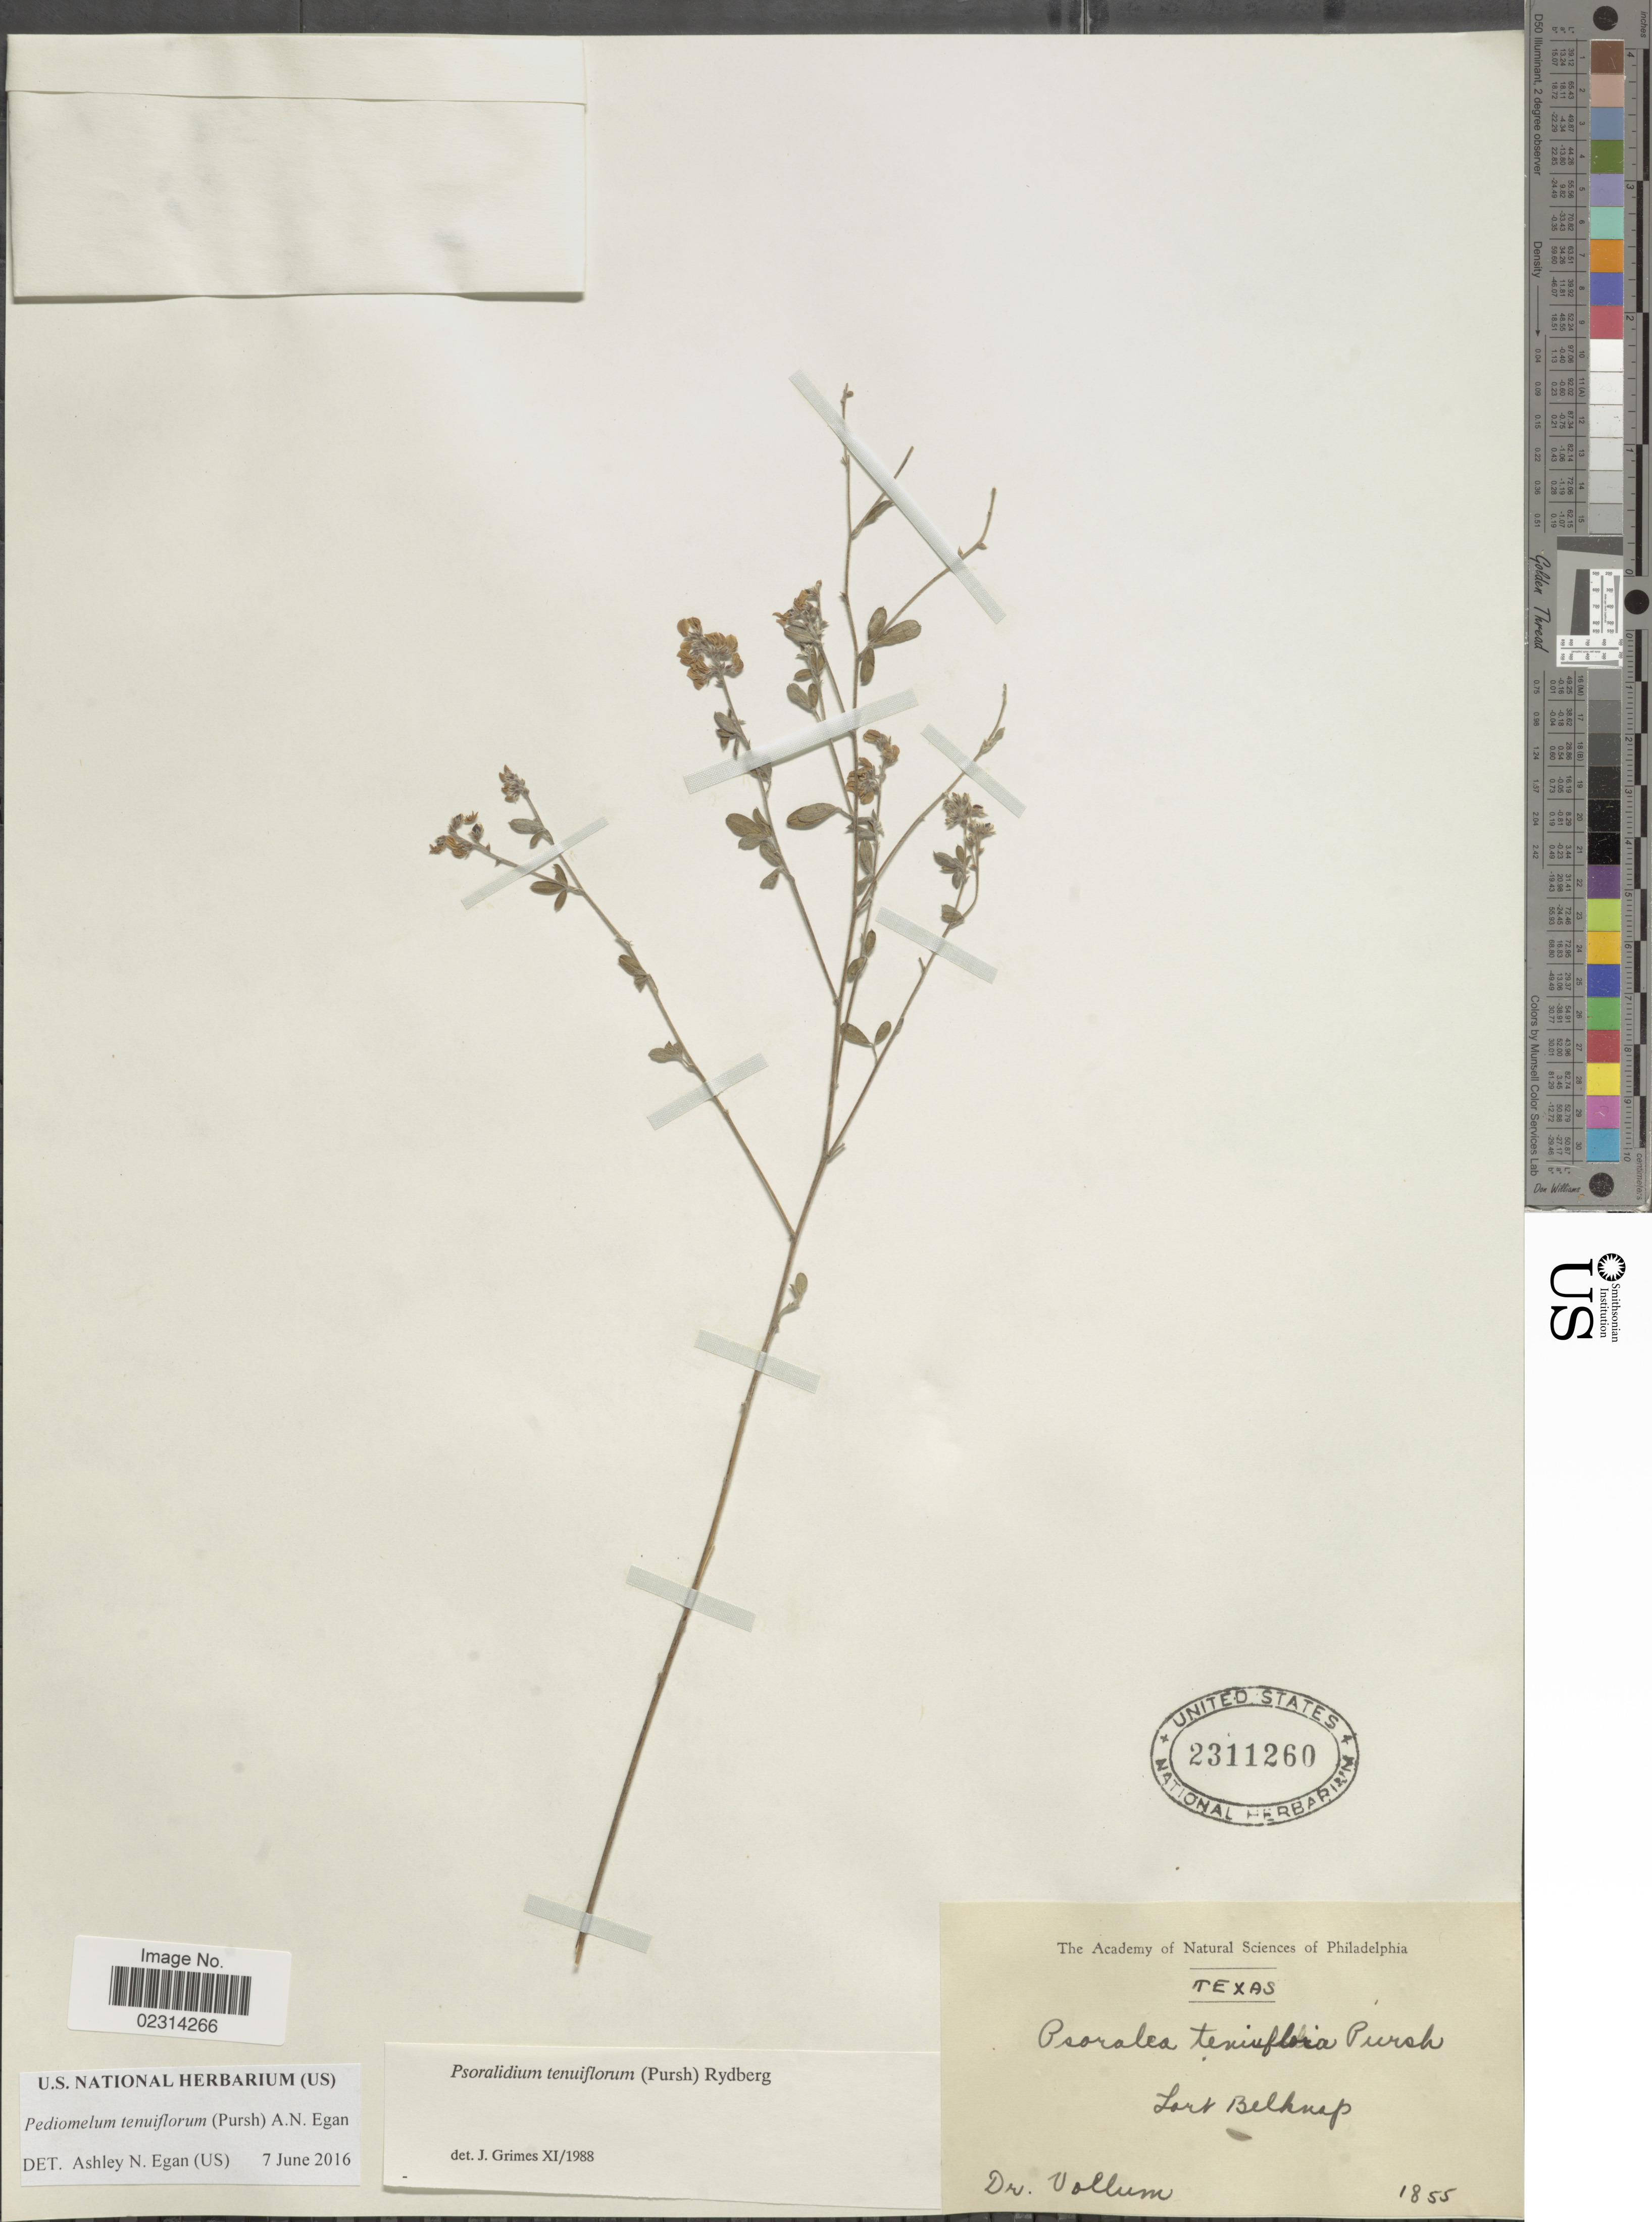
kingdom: Plantae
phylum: Tracheophyta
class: Magnoliopsida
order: Fabales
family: Fabaceae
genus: Psoralidium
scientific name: Psoralidium tenuiflorum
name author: (Pursh) Rydb.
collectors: -. Vollum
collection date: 1855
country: United States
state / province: Texas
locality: Fort Belknap [unsure placement]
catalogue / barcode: US 2311260